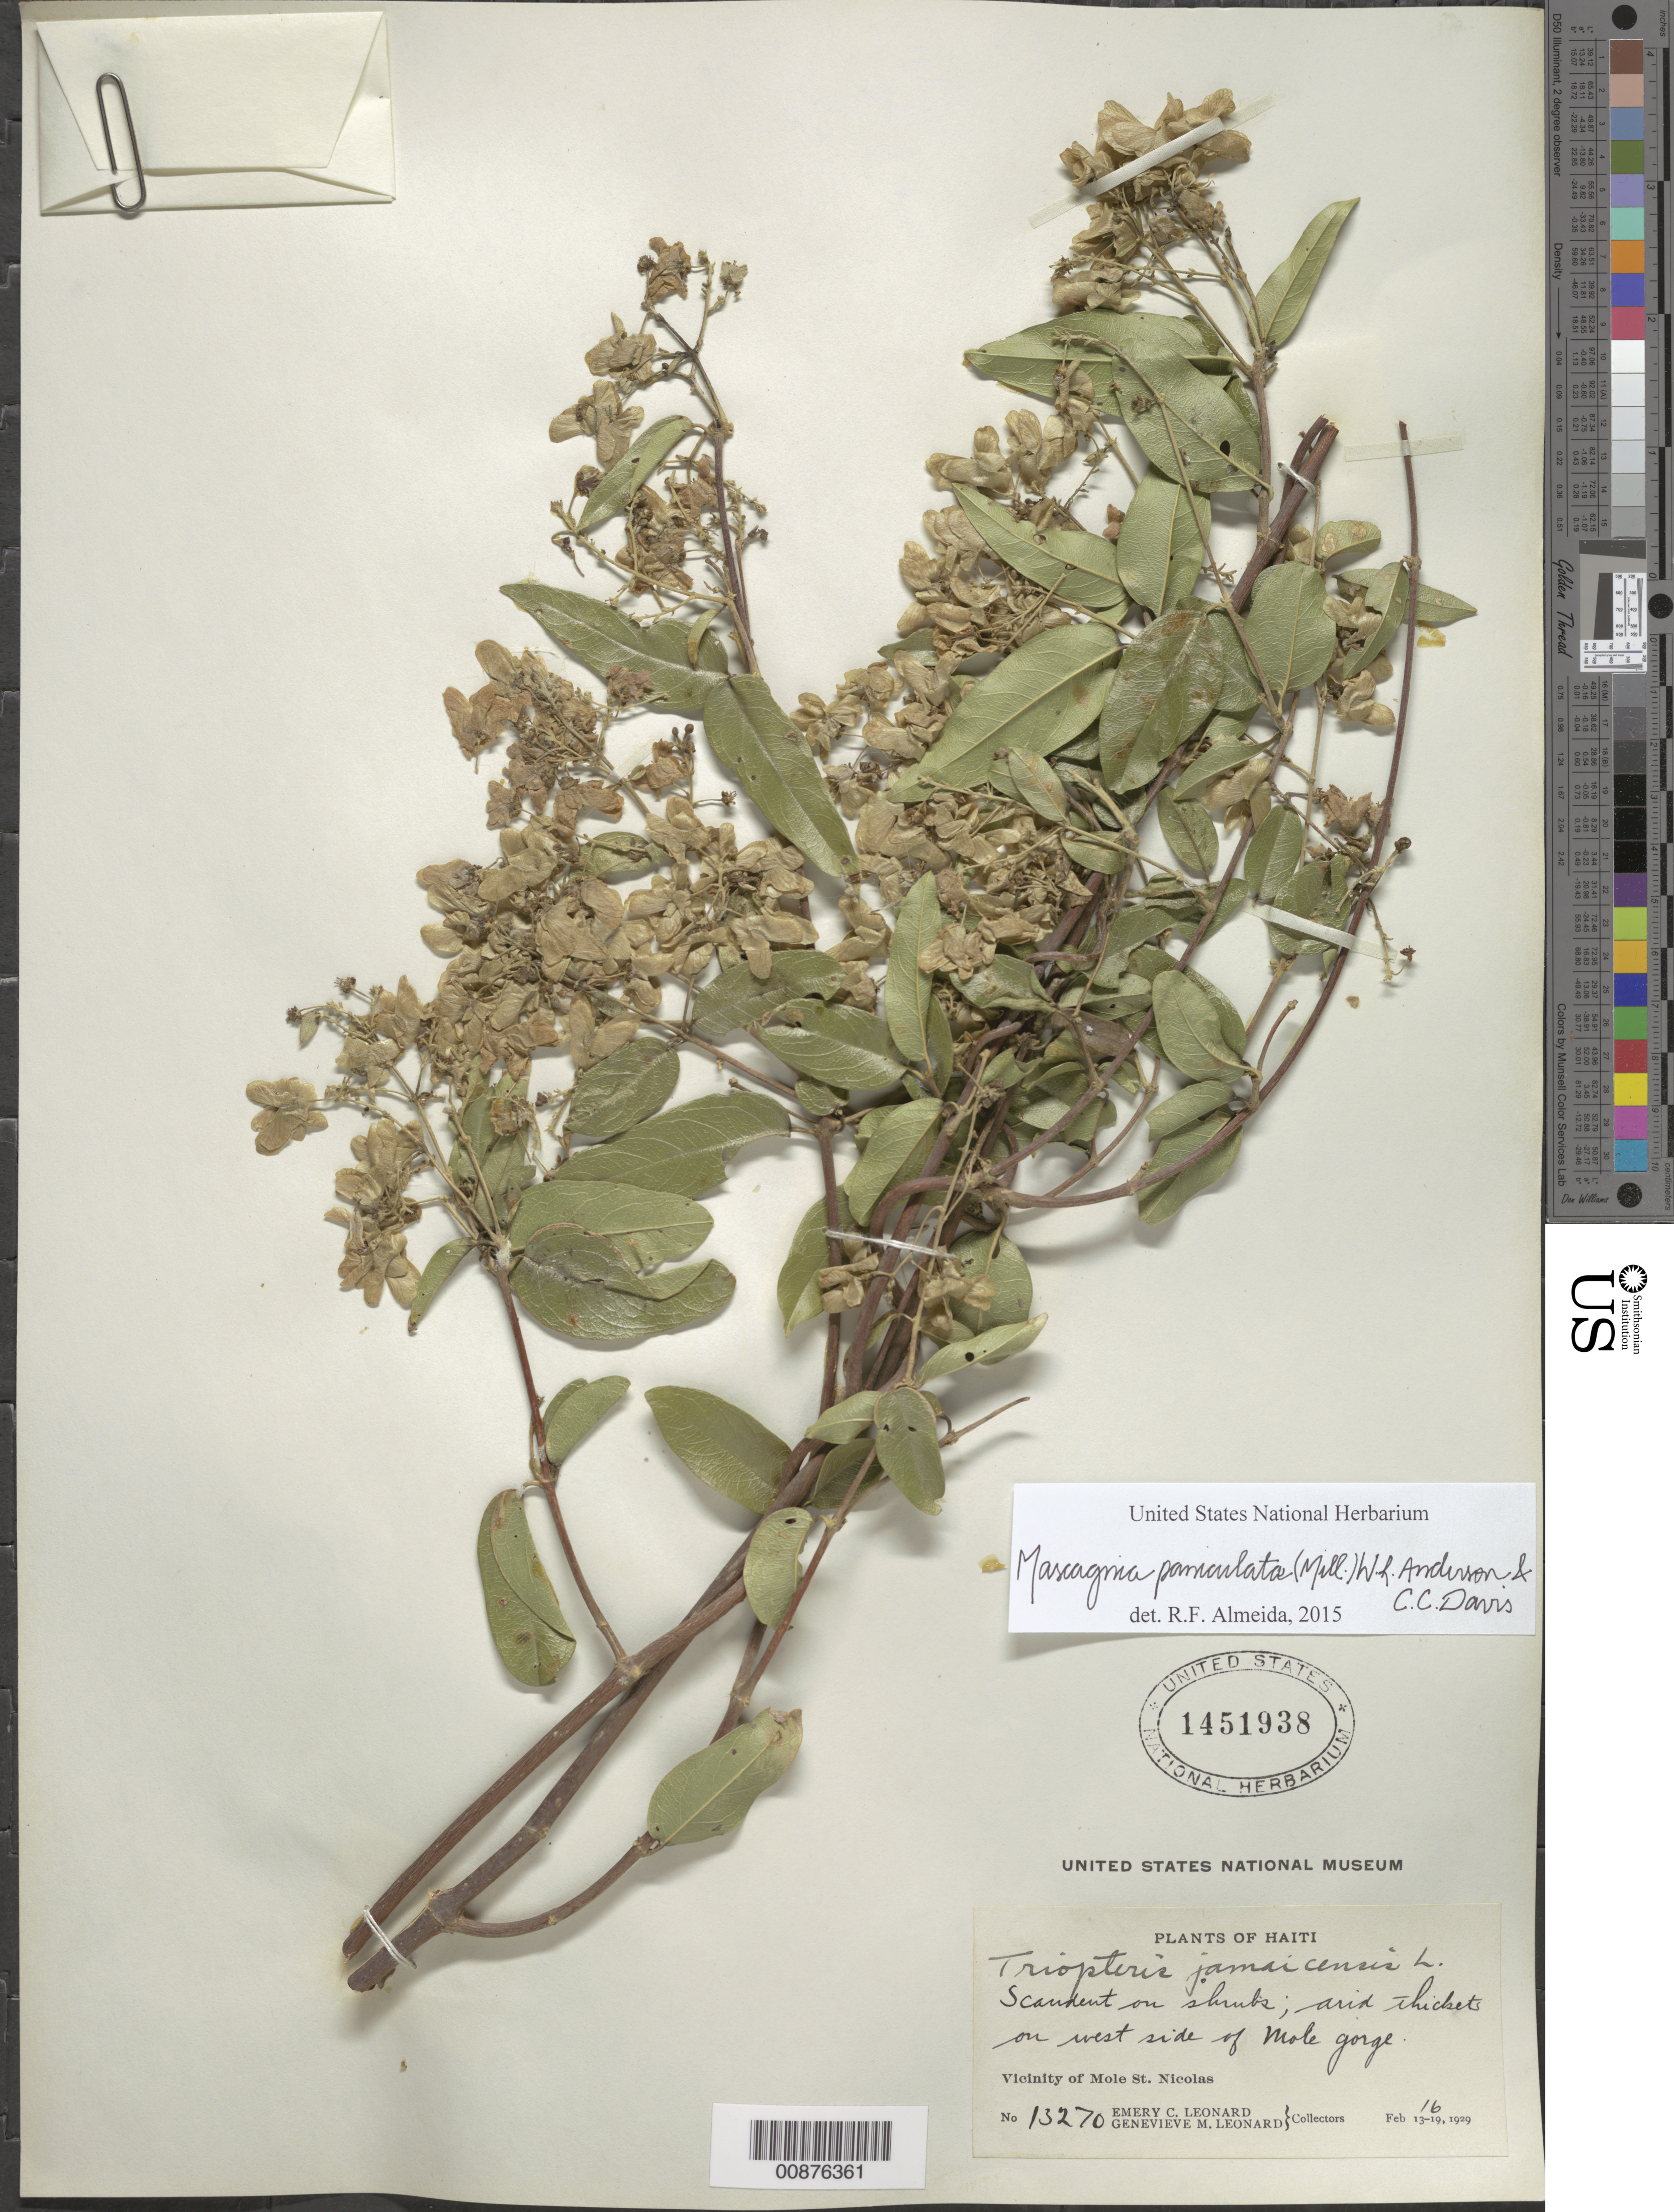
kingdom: Plantae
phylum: Tracheophyta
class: Magnoliopsida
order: Malpighiales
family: Malpighiaceae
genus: Mascagnia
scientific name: Mascagnia paniculata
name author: (Mill.) W.R. Anderson & C. Davis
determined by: De Almeida, R. F., (HUEFS), Universidade Estadual de Feira de Santana (BRAZIL)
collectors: E. C. Leonard & G. M. Leonard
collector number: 13270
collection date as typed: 16 Feb 1929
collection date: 1929-02-16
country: Haiti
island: Hispaniola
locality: Vicinity of Mole St. Nicolas, west side of Mole gorge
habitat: On shrubs, arid thickets on side of gorge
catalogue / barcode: US 1451938